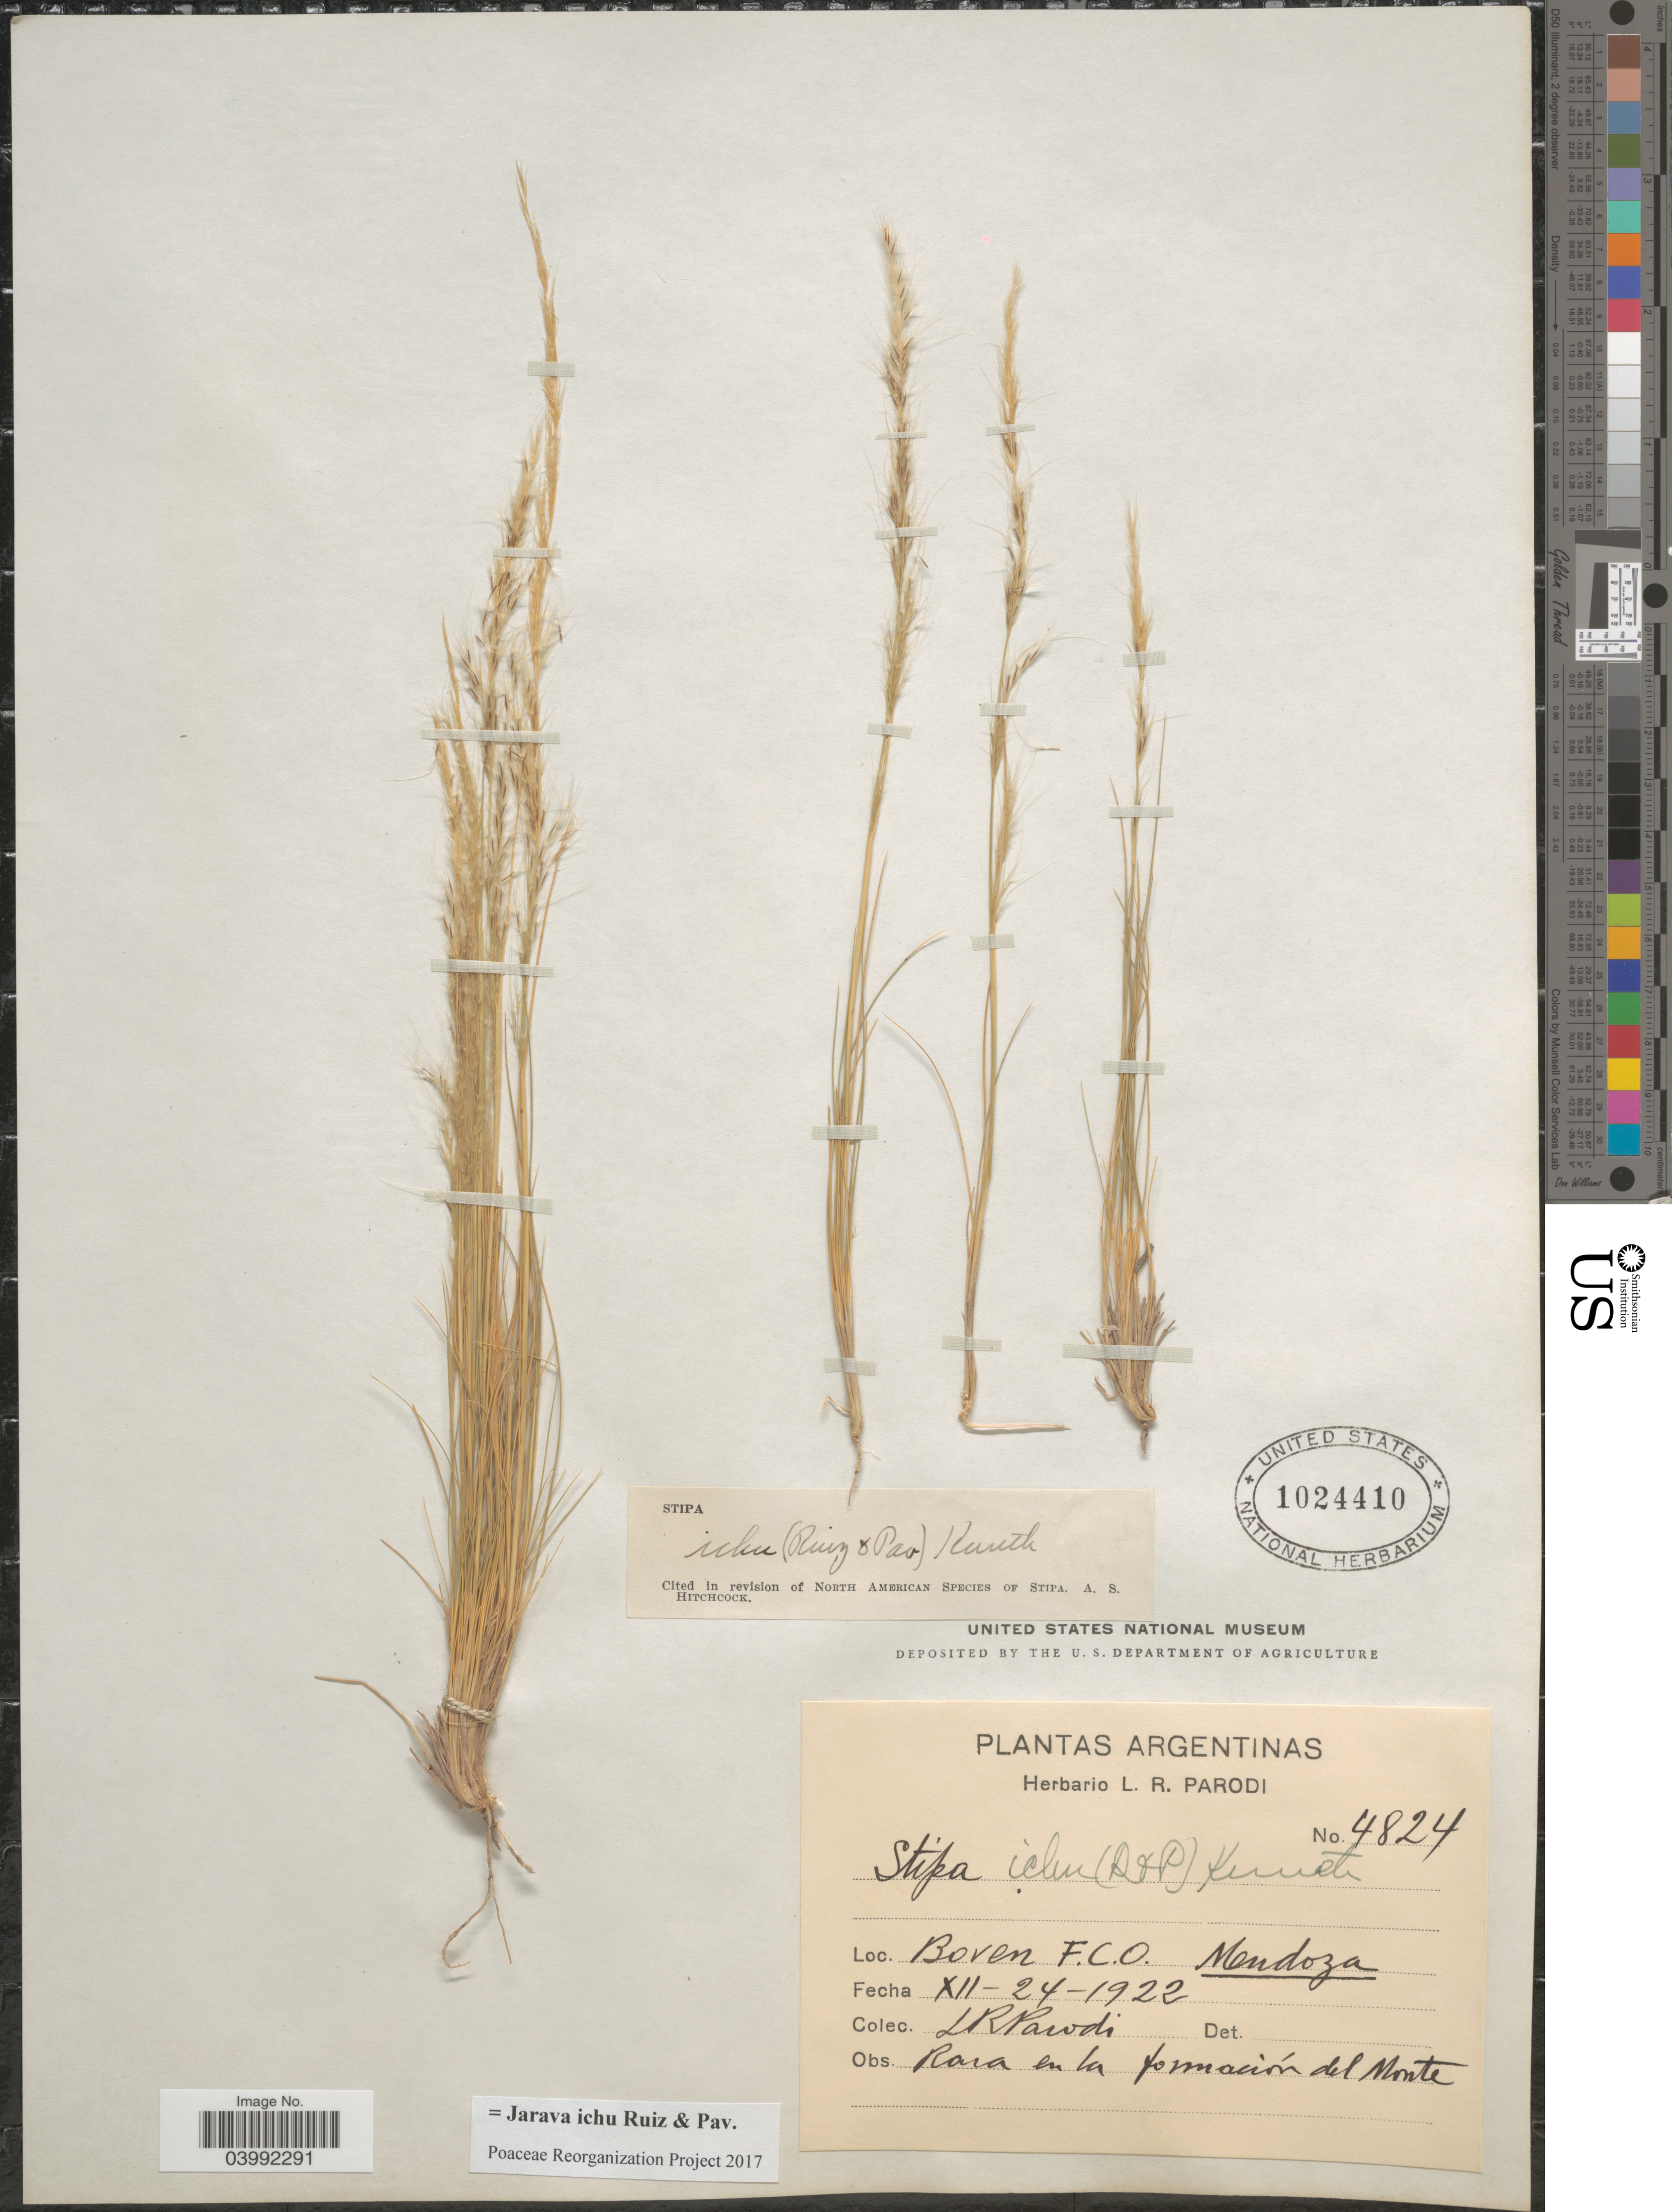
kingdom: Plantae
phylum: Tracheophyta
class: Liliopsida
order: Poales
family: Poaceae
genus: Jarava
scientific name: Jarava ichu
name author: Ruiz & Pav.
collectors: L. R. Parodi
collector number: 4824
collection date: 1922-12-24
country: Argentina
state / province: Mendoza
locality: Boven F.C.O. En la formación del Monte.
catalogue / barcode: US 1024410